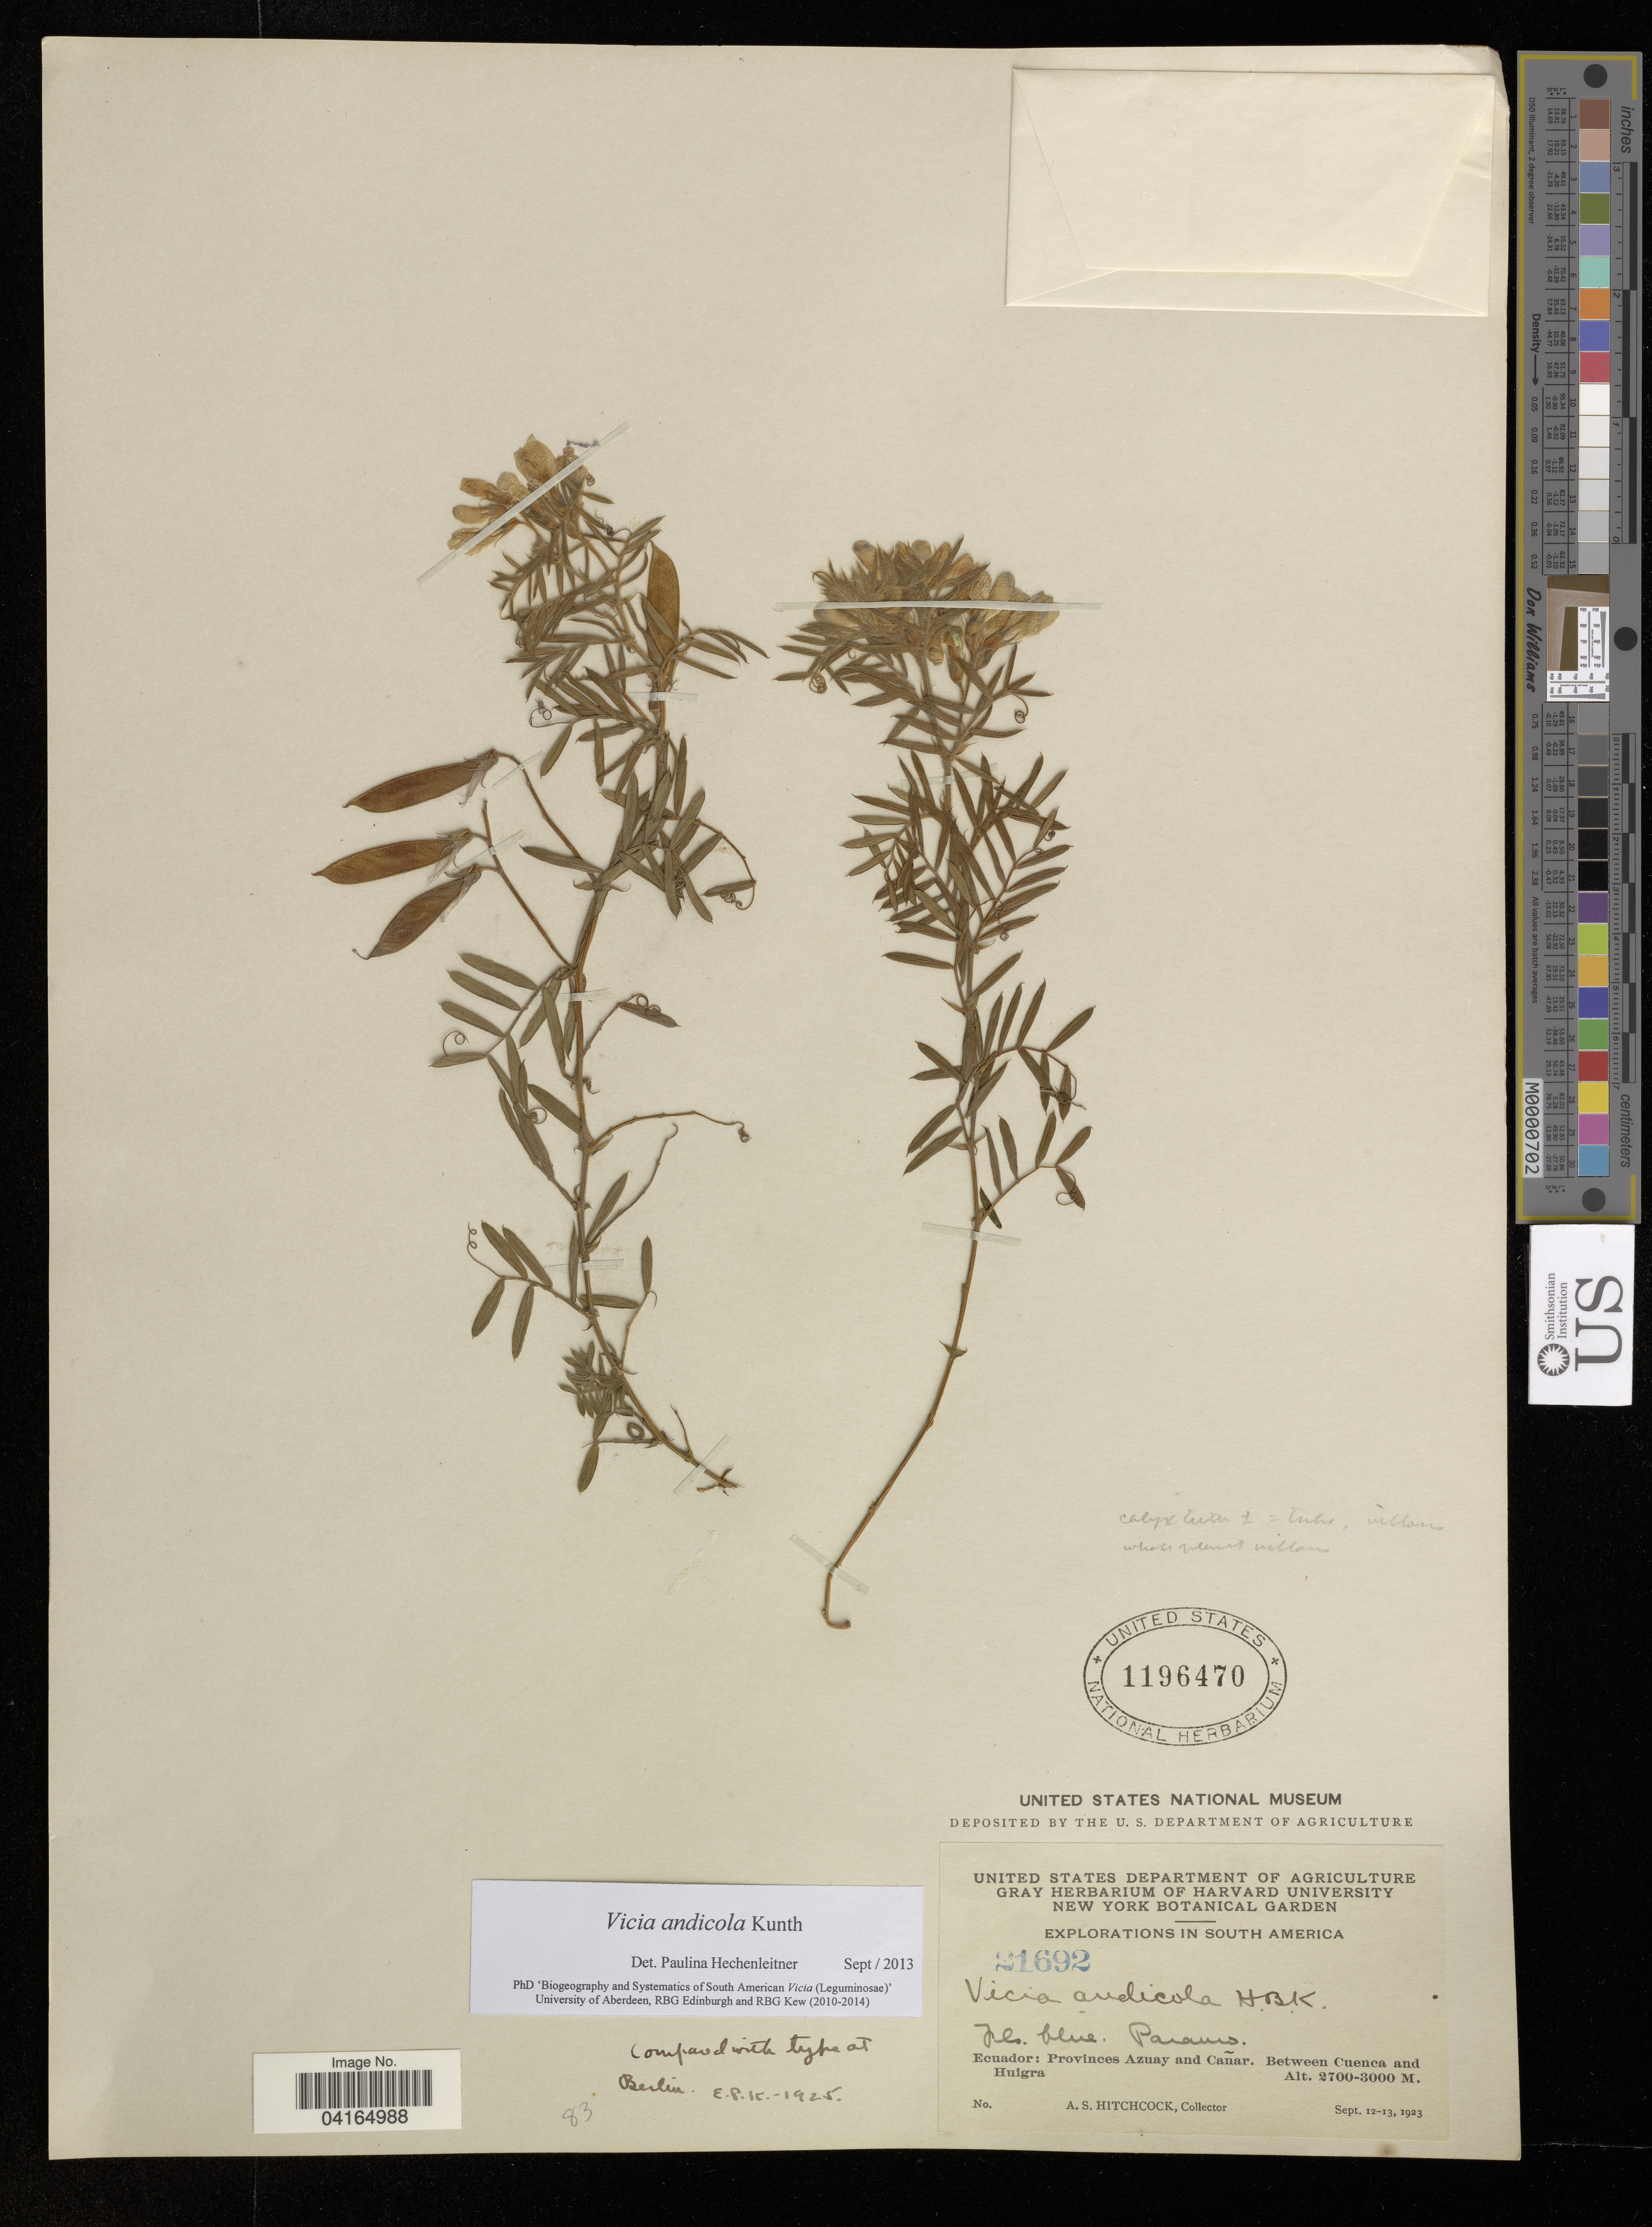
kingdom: Plantae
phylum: Tracheophyta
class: Magnoliopsida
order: Fabales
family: Fabaceae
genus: Vicia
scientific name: Vicia andicola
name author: Kunth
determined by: Hechenleitner, Paulina, RBG Edinburgh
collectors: A. Hitchcock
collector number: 21692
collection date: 1923-09-12/1923-09-13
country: Ecuador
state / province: Azuay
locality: Provinces Azuay and Cañar. Between Cuenca and Huigra.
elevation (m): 2700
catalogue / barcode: US 1196470